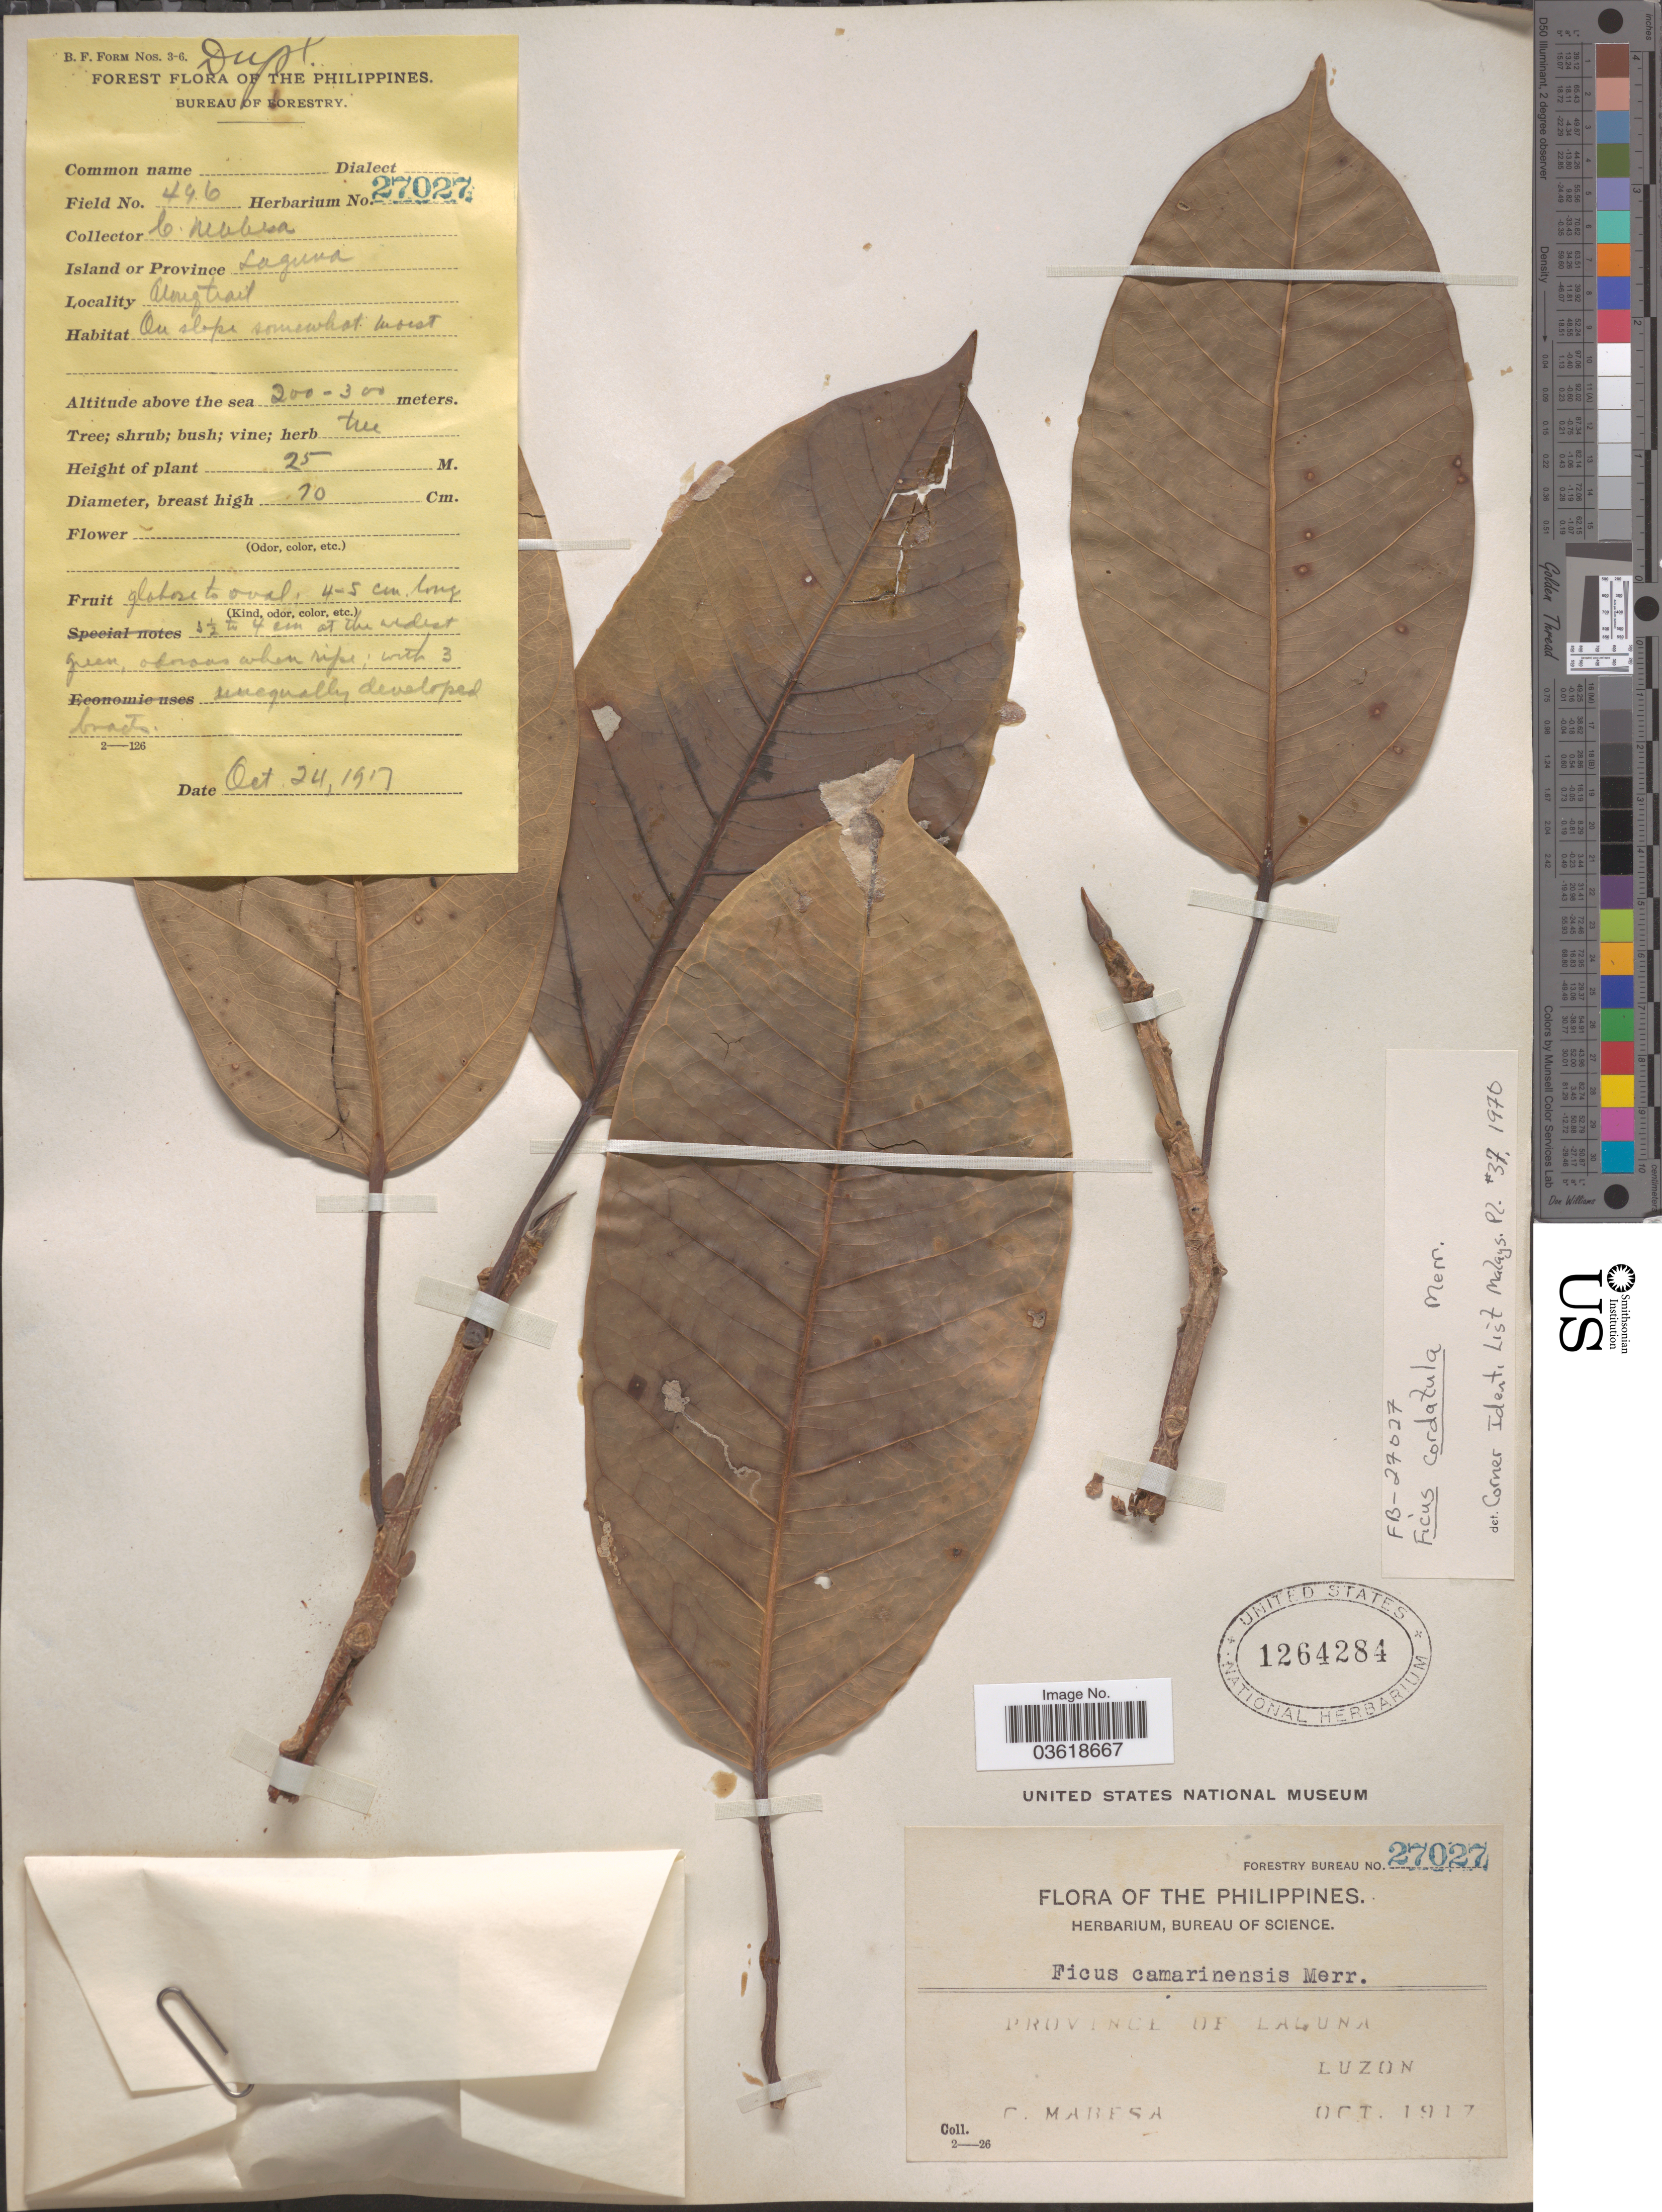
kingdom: Plantae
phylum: Tracheophyta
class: Magnoliopsida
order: Rosales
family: Moraceae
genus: Ficus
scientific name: Ficus cordatula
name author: Merr.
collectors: C. Mabesa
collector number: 496/27027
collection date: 1917-10-24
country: Philippines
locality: Province of Laguna. Along trail.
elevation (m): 200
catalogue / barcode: US 1264284